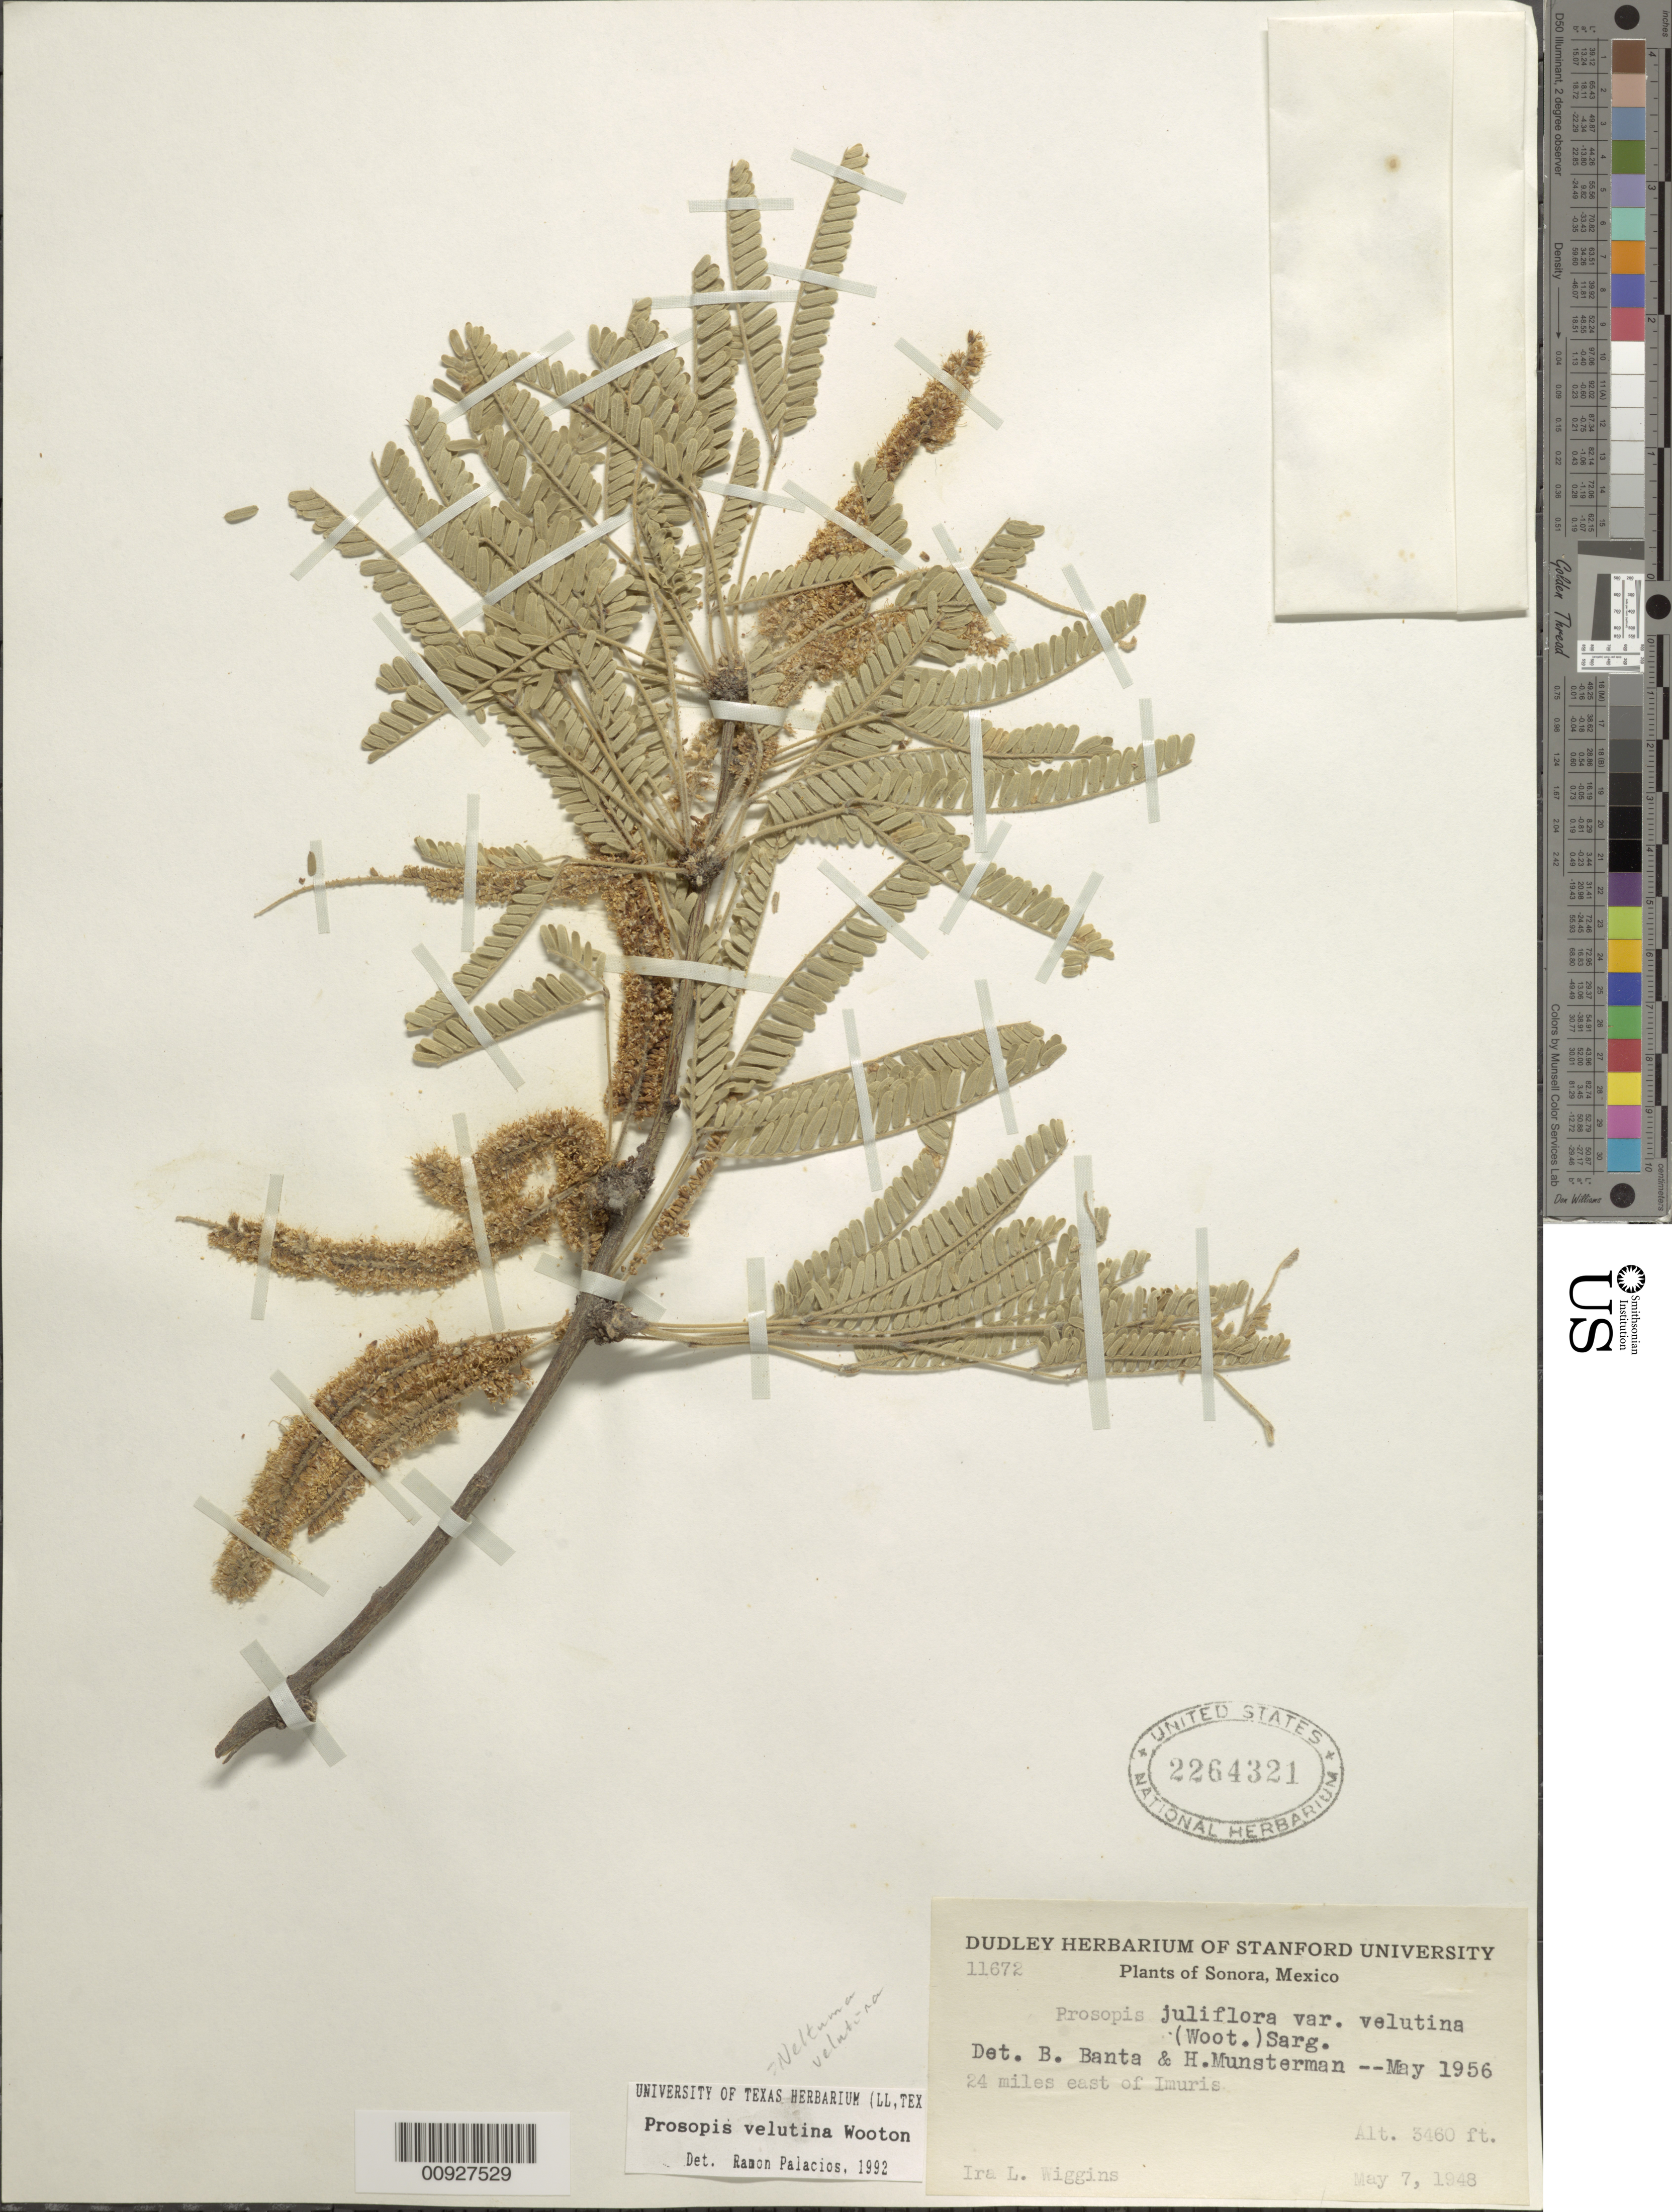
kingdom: Plantae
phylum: Tracheophyta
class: Magnoliopsida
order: Fabales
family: Fabaceae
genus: Neltuma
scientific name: Neltuma velutina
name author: (Wooton) Britton & Rose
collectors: I. L. Wiggins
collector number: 11672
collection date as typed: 07 May 1948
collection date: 1948-05-07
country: Mexico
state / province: Sonora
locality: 24 miles east of Imuris.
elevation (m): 1055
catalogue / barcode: US 2264321